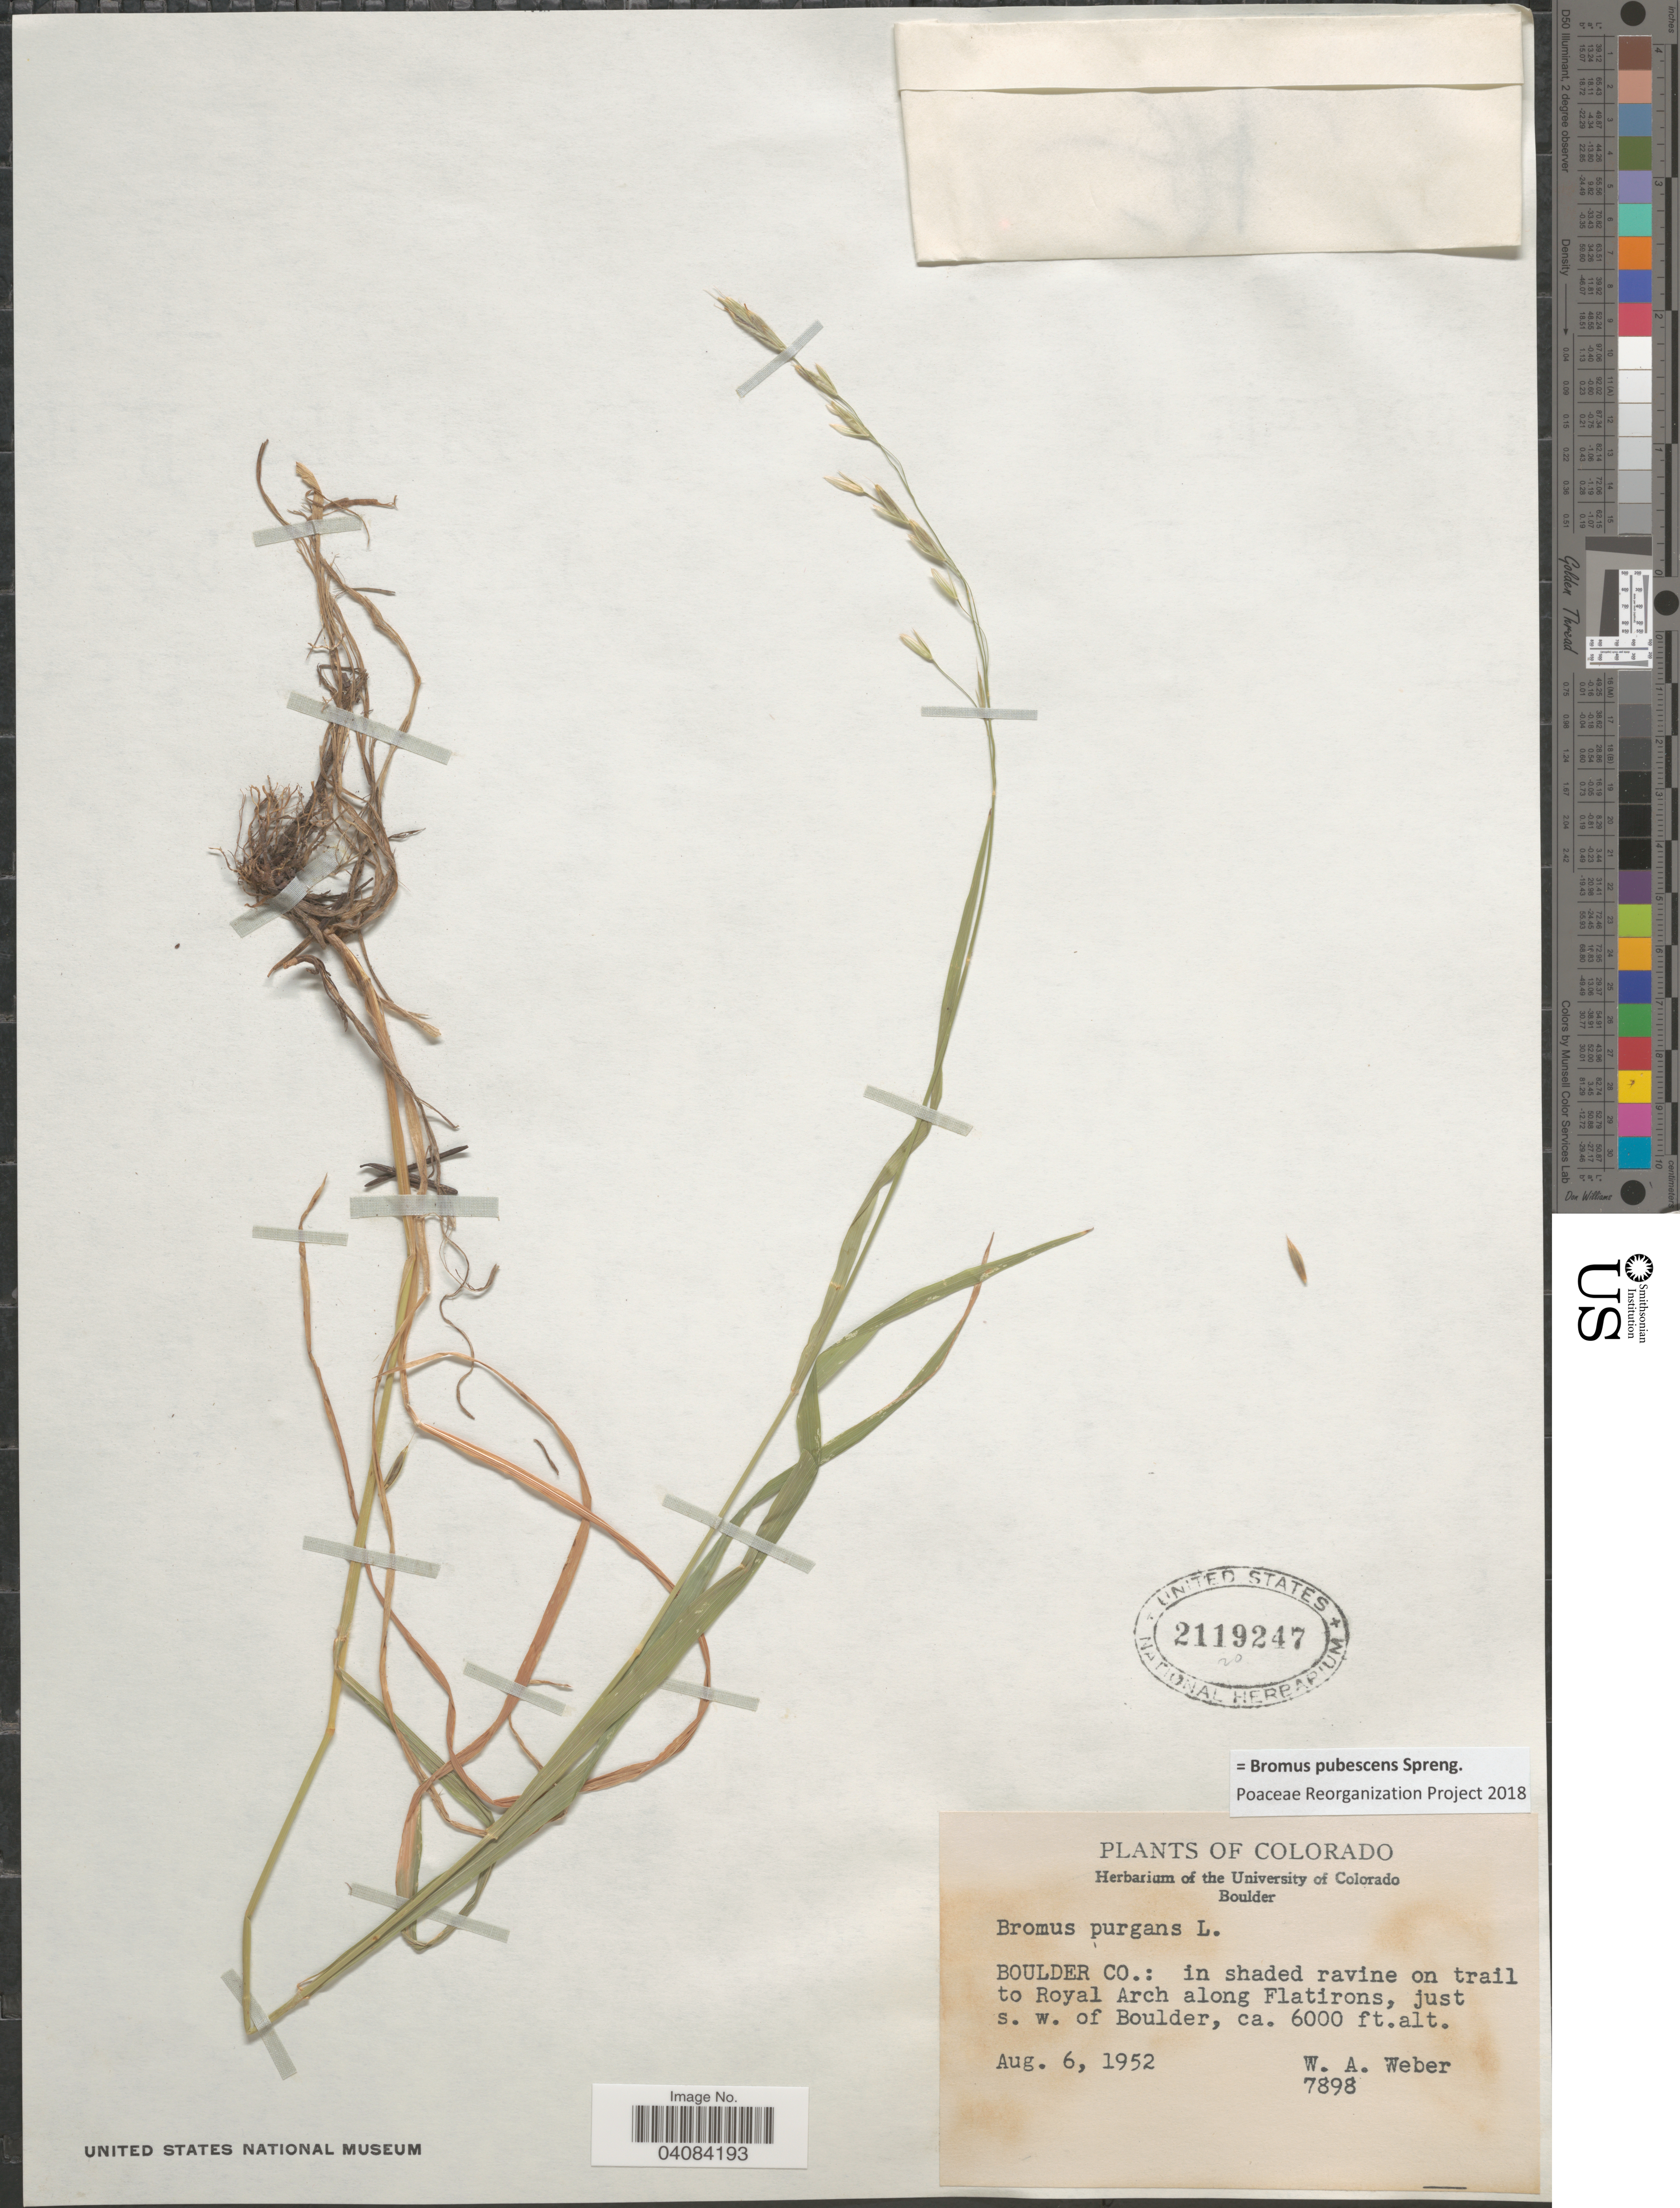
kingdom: Plantae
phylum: Tracheophyta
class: Liliopsida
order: Poales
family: Poaceae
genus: Bromus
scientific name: Bromus pubescens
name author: Muhl. ex Willd.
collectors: W. A. Weber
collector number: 7898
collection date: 1952-08-06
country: United States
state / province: Colorado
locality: Boulder Co.: in shaded ravine on trail to Royal Arch along Flatirons, just s.w. of Boulder.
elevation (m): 1829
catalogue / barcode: US 2119247